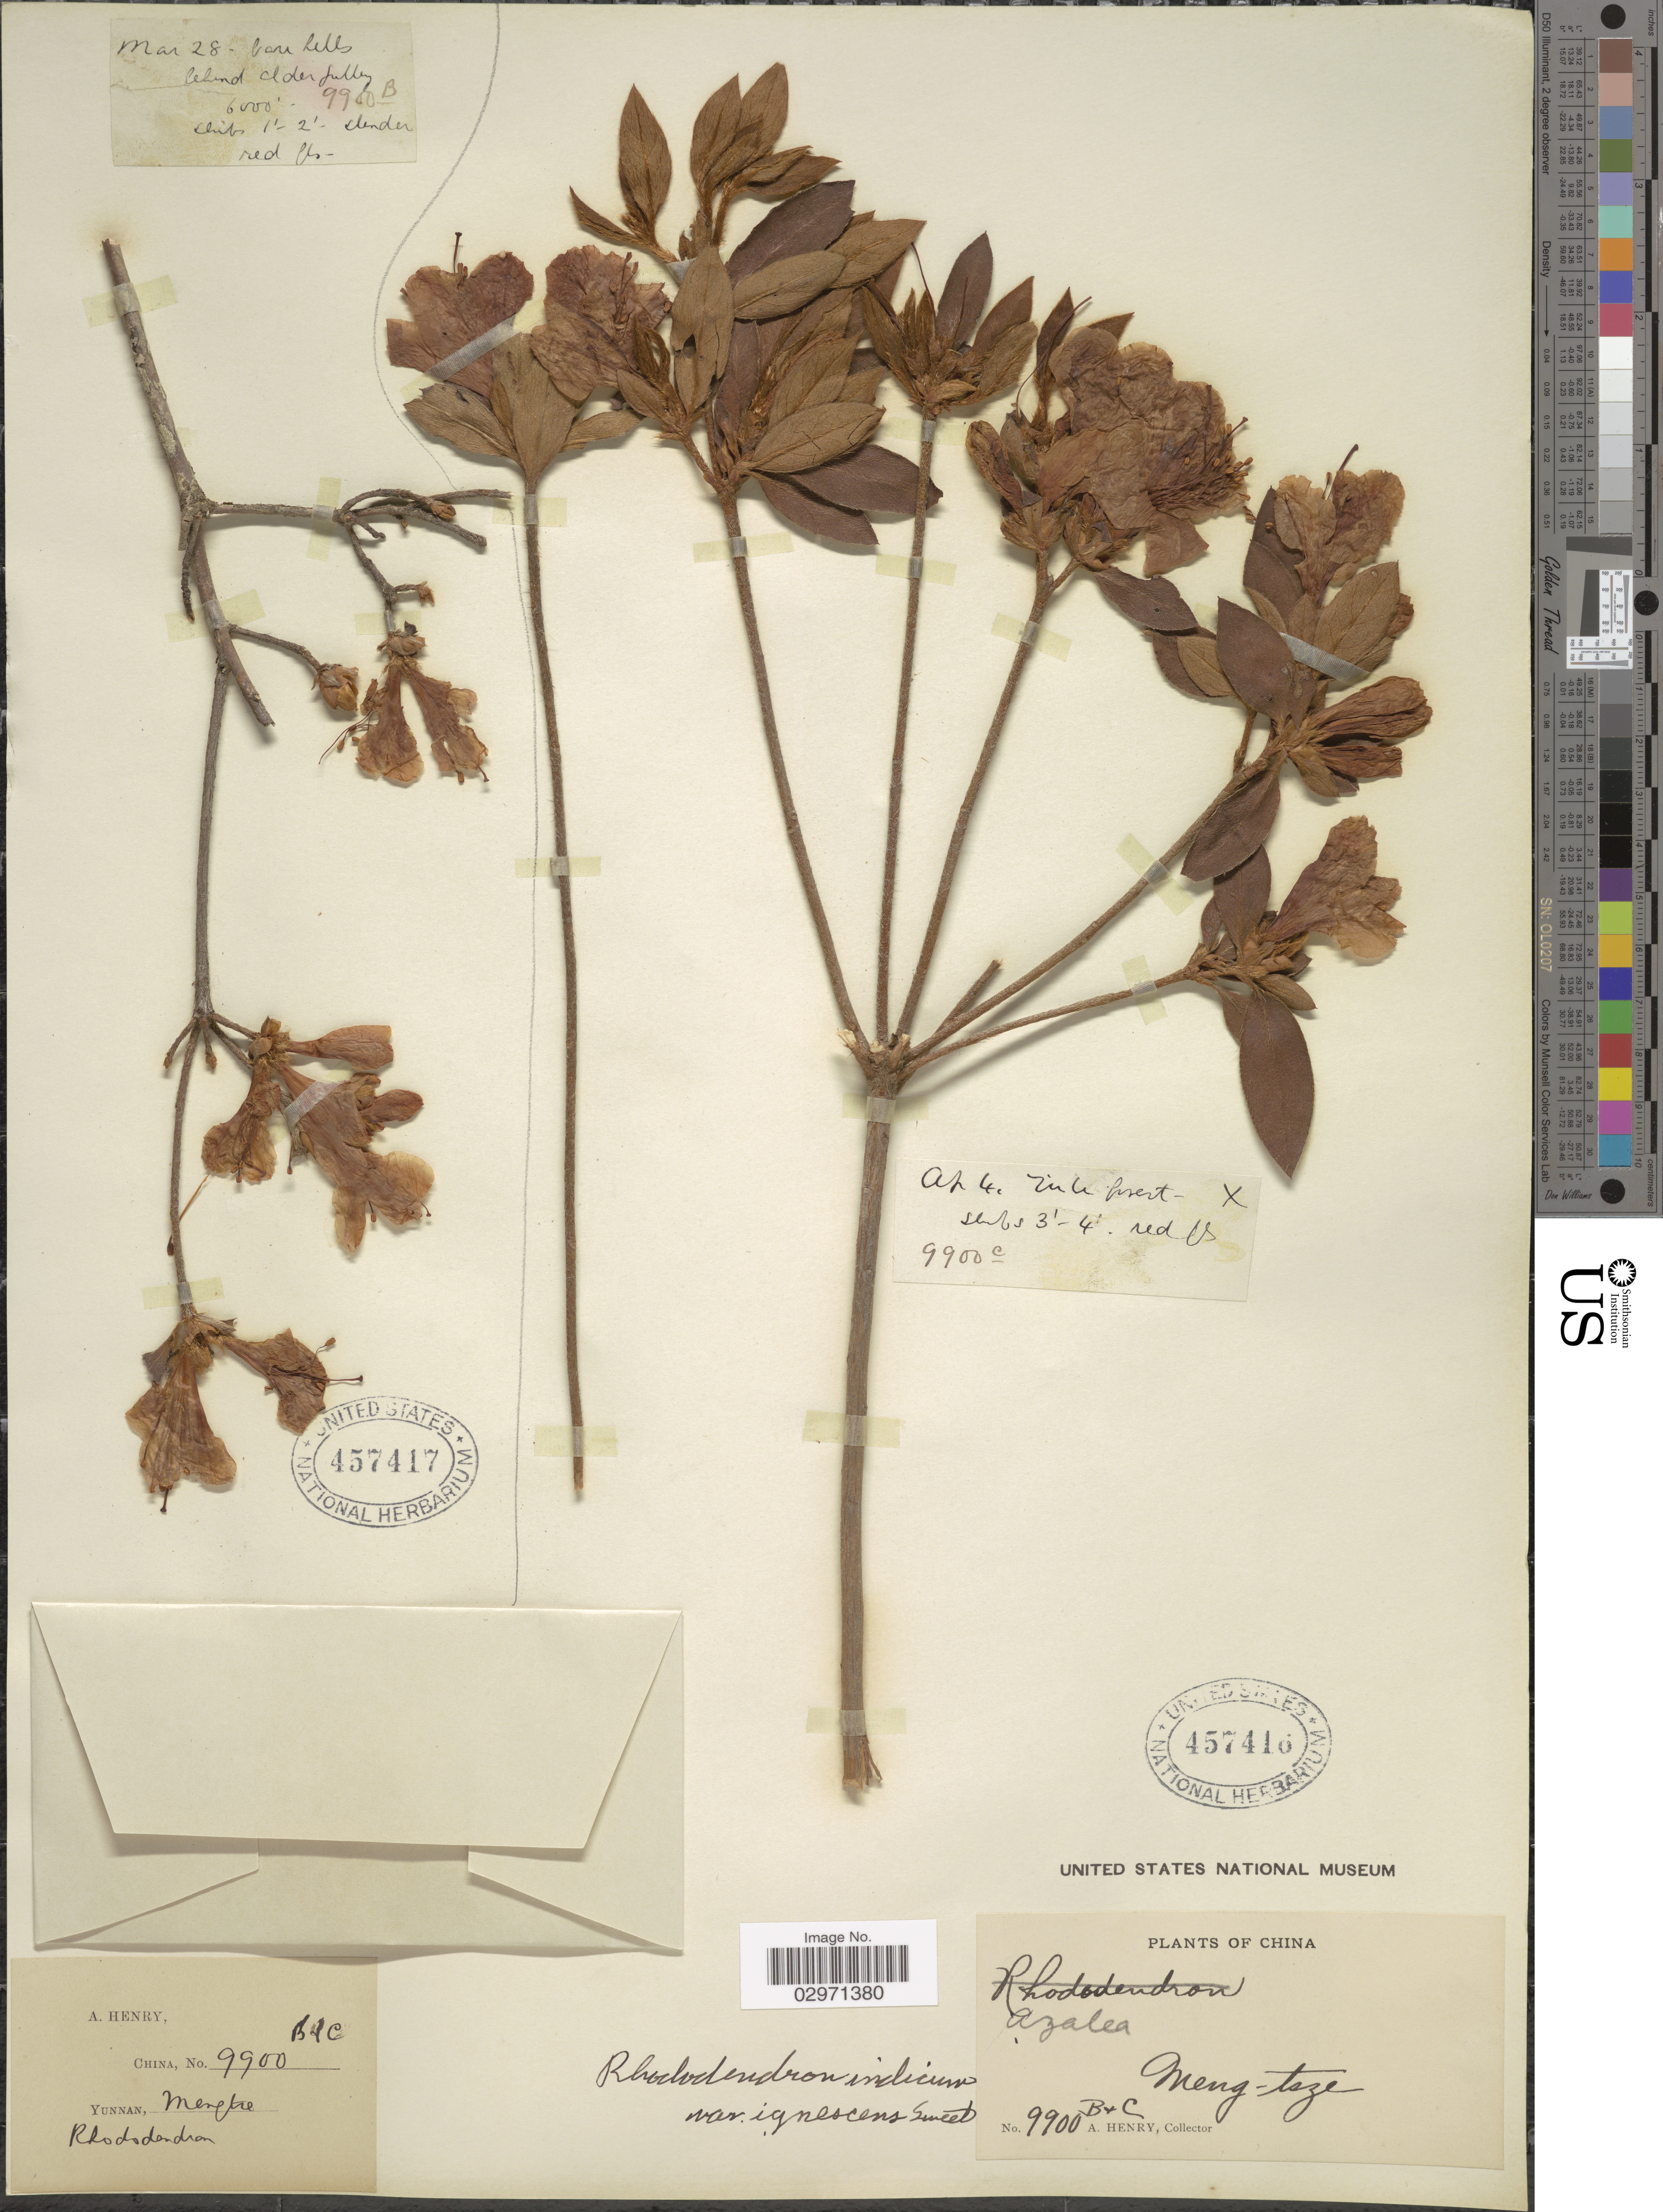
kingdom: Plantae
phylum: Tracheophyta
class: Magnoliopsida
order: Ericales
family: Ericaceae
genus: Rhododendron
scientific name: Rhododendron indicum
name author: (L.) Sweet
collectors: A. Henry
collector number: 9900 C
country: China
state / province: Yunnan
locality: Meng-tsze.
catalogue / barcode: US 457416